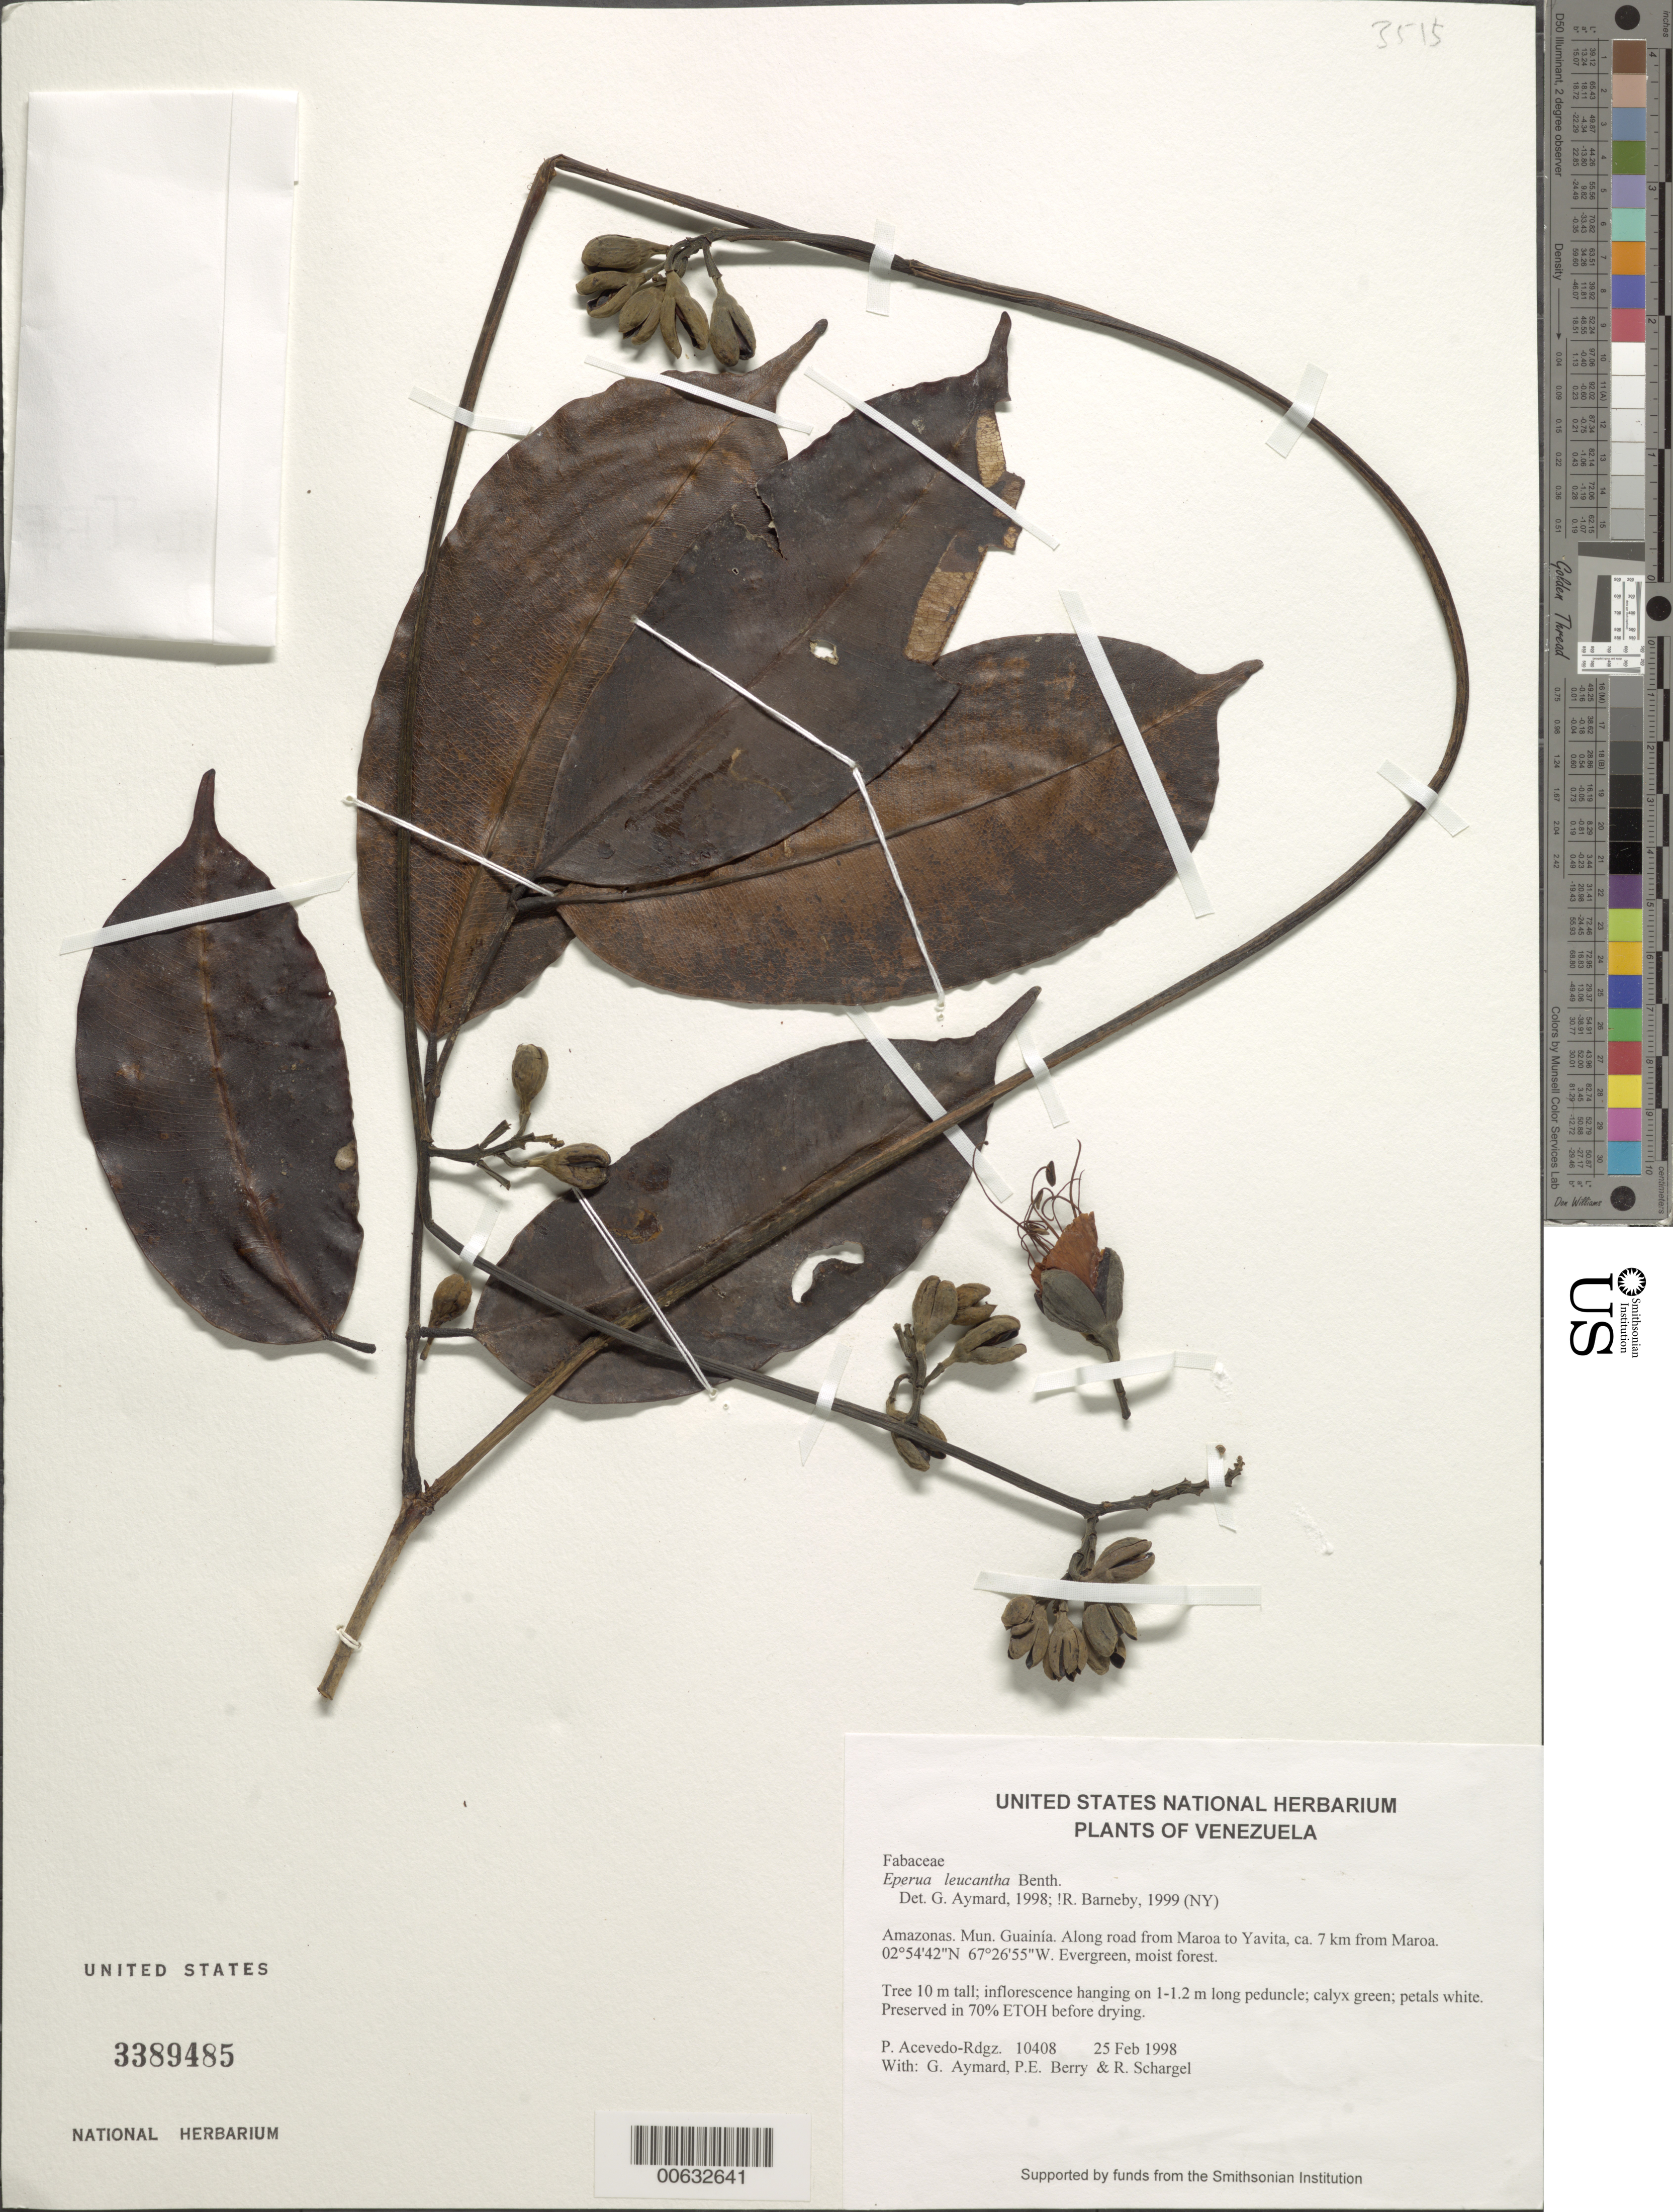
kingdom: Plantae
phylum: Tracheophyta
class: Magnoliopsida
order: Fabales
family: Fabaceae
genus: Eperua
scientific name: Eperua leucantha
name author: Benth.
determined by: Aymard C., G. A., (PORT), Univ. Nac. Exp. de los Llanos Ezequiel Zamora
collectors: P. Acevedo-Rodr., G. A. Aymard, P. E. Berry & R. Schargel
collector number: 10408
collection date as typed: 25 Feb 1998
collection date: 1998-02-25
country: Venezuela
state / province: Amazonas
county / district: Maroa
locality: Along road from Maroa to Yavita, ca. 7 km from Maroa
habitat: Evergreen, moist forest.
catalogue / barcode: US 3389485